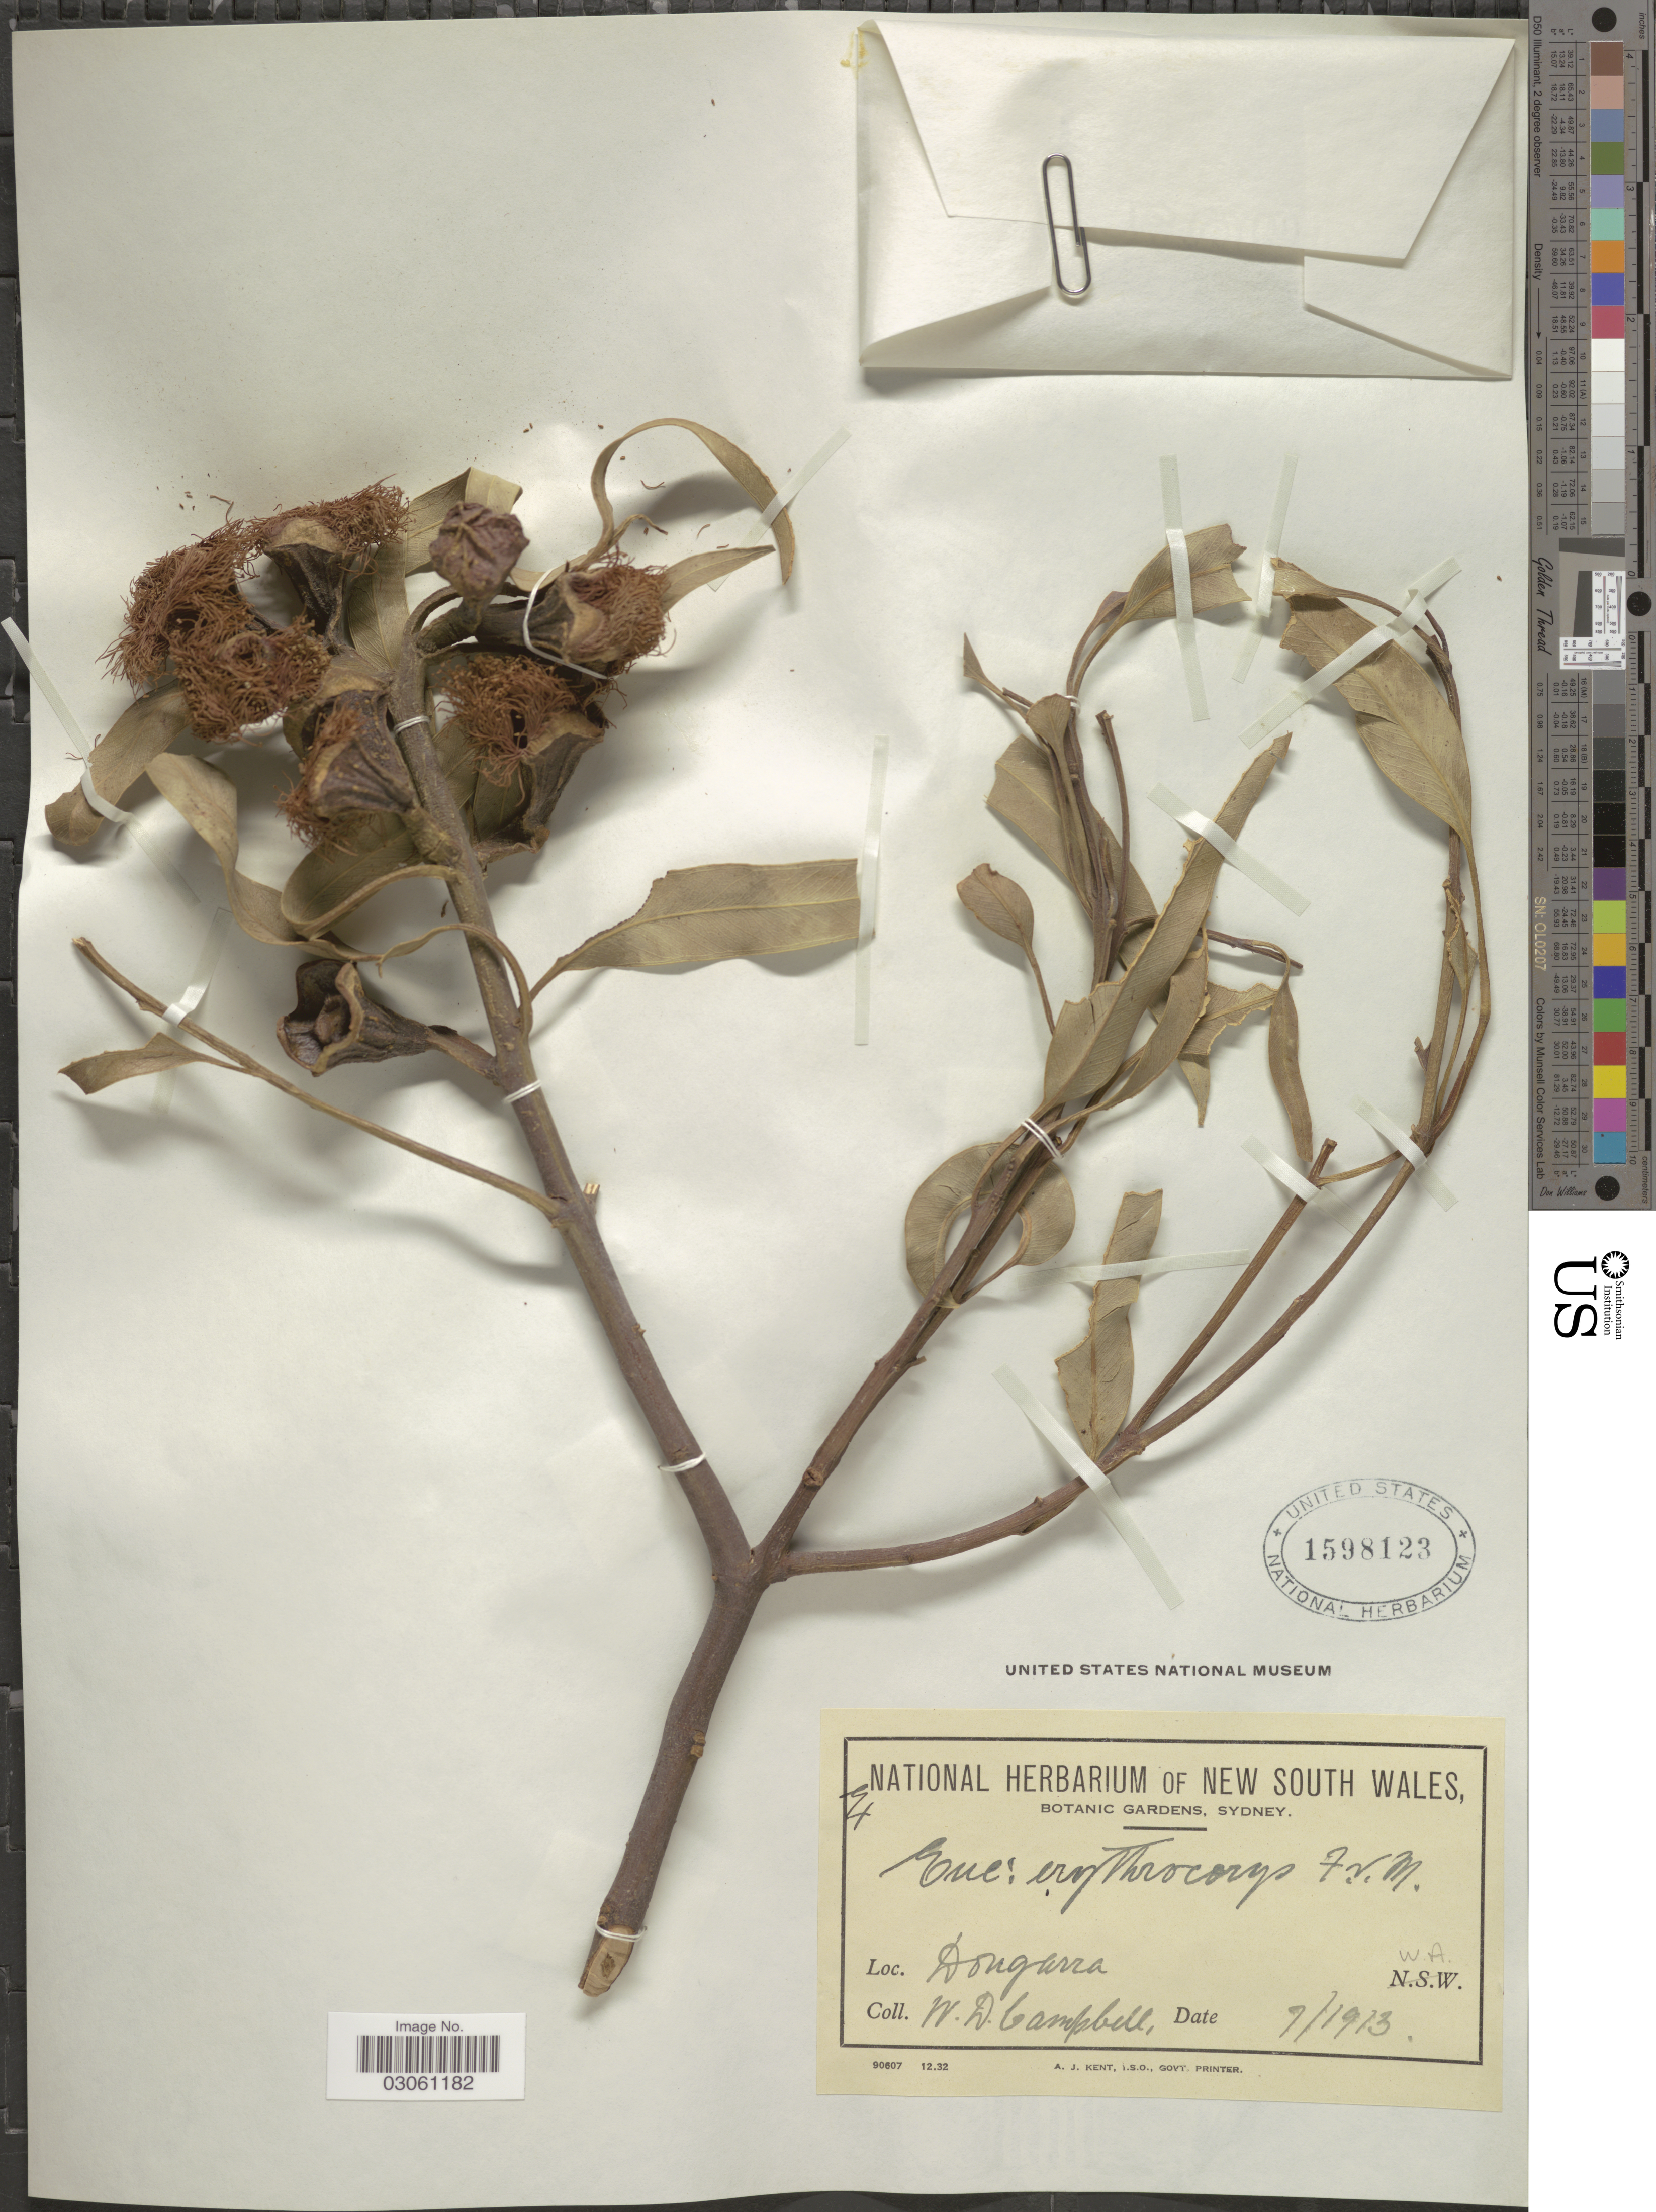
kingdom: Plantae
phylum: Tracheophyta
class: Magnoliopsida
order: Myrtales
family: Myrtaceae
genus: Eucalyptus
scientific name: Eucalyptus erythrocorys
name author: F. Muell.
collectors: W. D. Campbell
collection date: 1913-07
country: Australia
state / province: Western Australia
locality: Dongarra. W.A.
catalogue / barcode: US 1598123